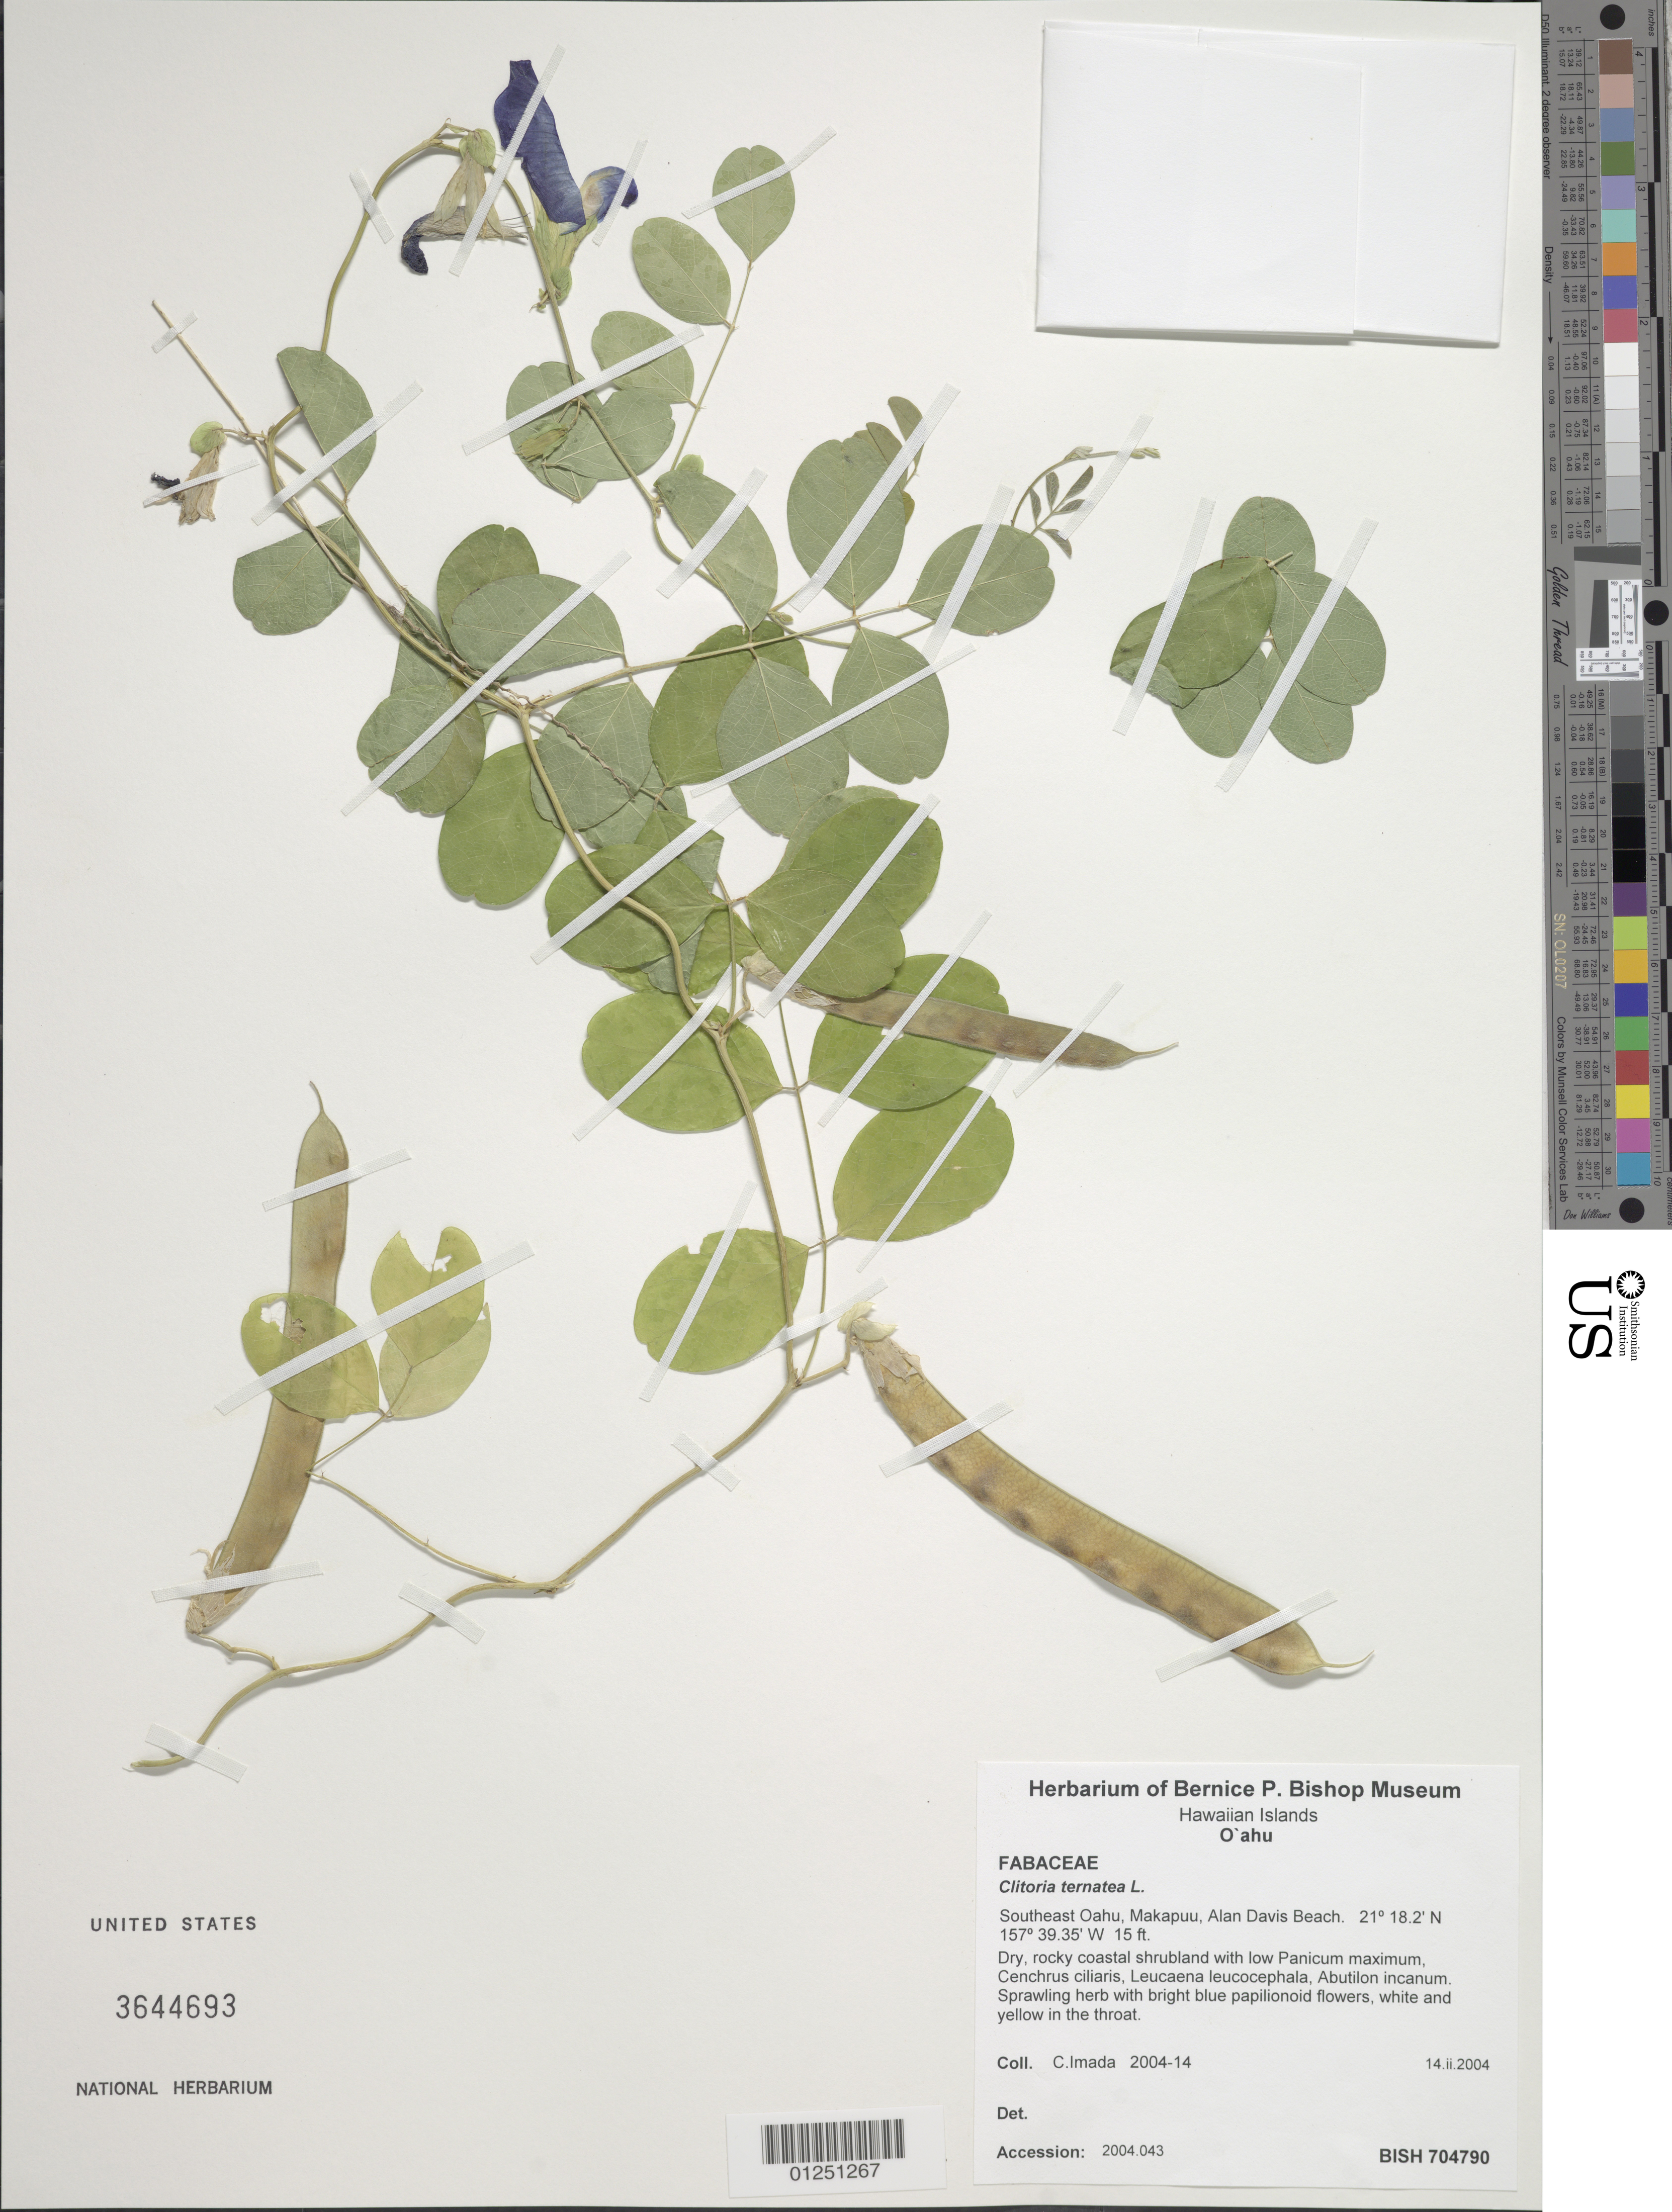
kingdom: Plantae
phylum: Tracheophyta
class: Magnoliopsida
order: Fabales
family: Fabaceae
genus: Clitoria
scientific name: Clitoria ternatea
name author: L.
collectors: C. Imada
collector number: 2004-14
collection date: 2004-02-14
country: United States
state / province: Hawaii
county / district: Honolulu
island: Oahu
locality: Southeast O'ahu, Makapuu, Alan Davis Beach.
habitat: Dry, rocky coastal shrubland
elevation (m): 5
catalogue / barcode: US 3644693